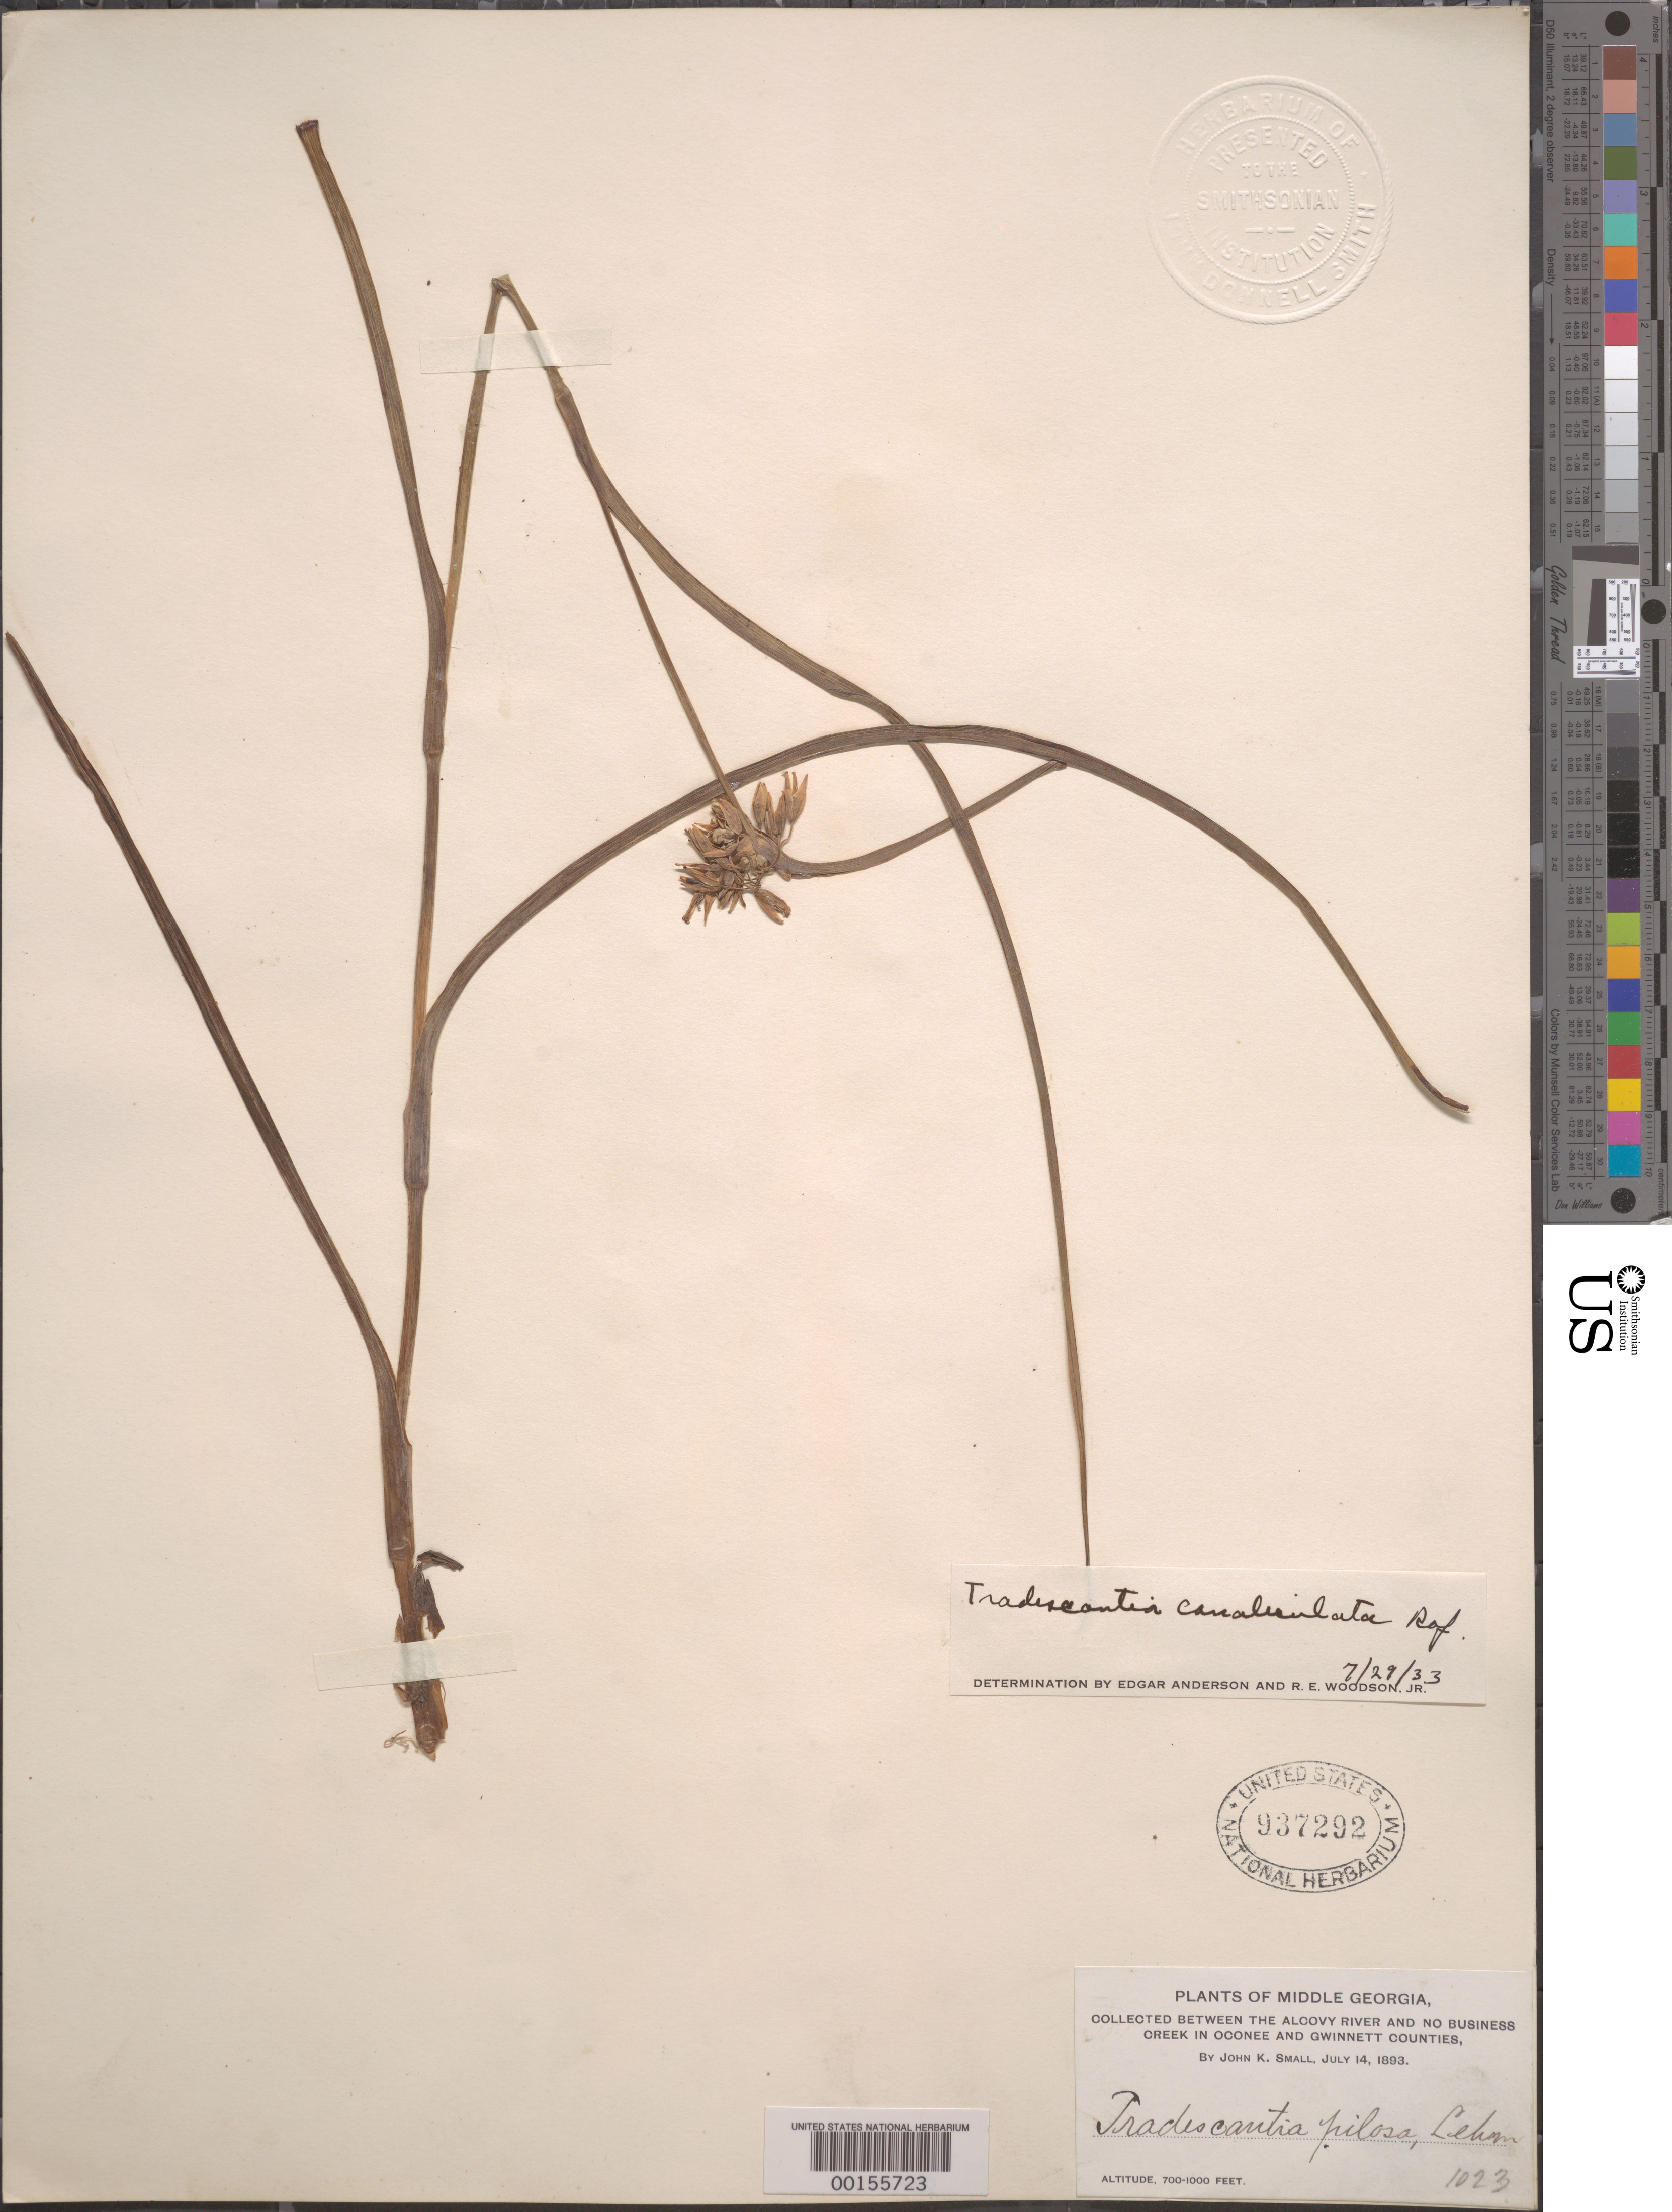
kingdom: Plantae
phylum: Tracheophyta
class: Liliopsida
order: Commelinales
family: Commelinaceae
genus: Tradescantia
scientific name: Tradescantia ohiensis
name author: Raf.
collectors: J. K. Small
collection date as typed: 14 Jul 1893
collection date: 1893-07-14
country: United States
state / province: Georgia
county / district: Oconee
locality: Oconee river, between alcovy river and no business creek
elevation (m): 214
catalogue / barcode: US 937292